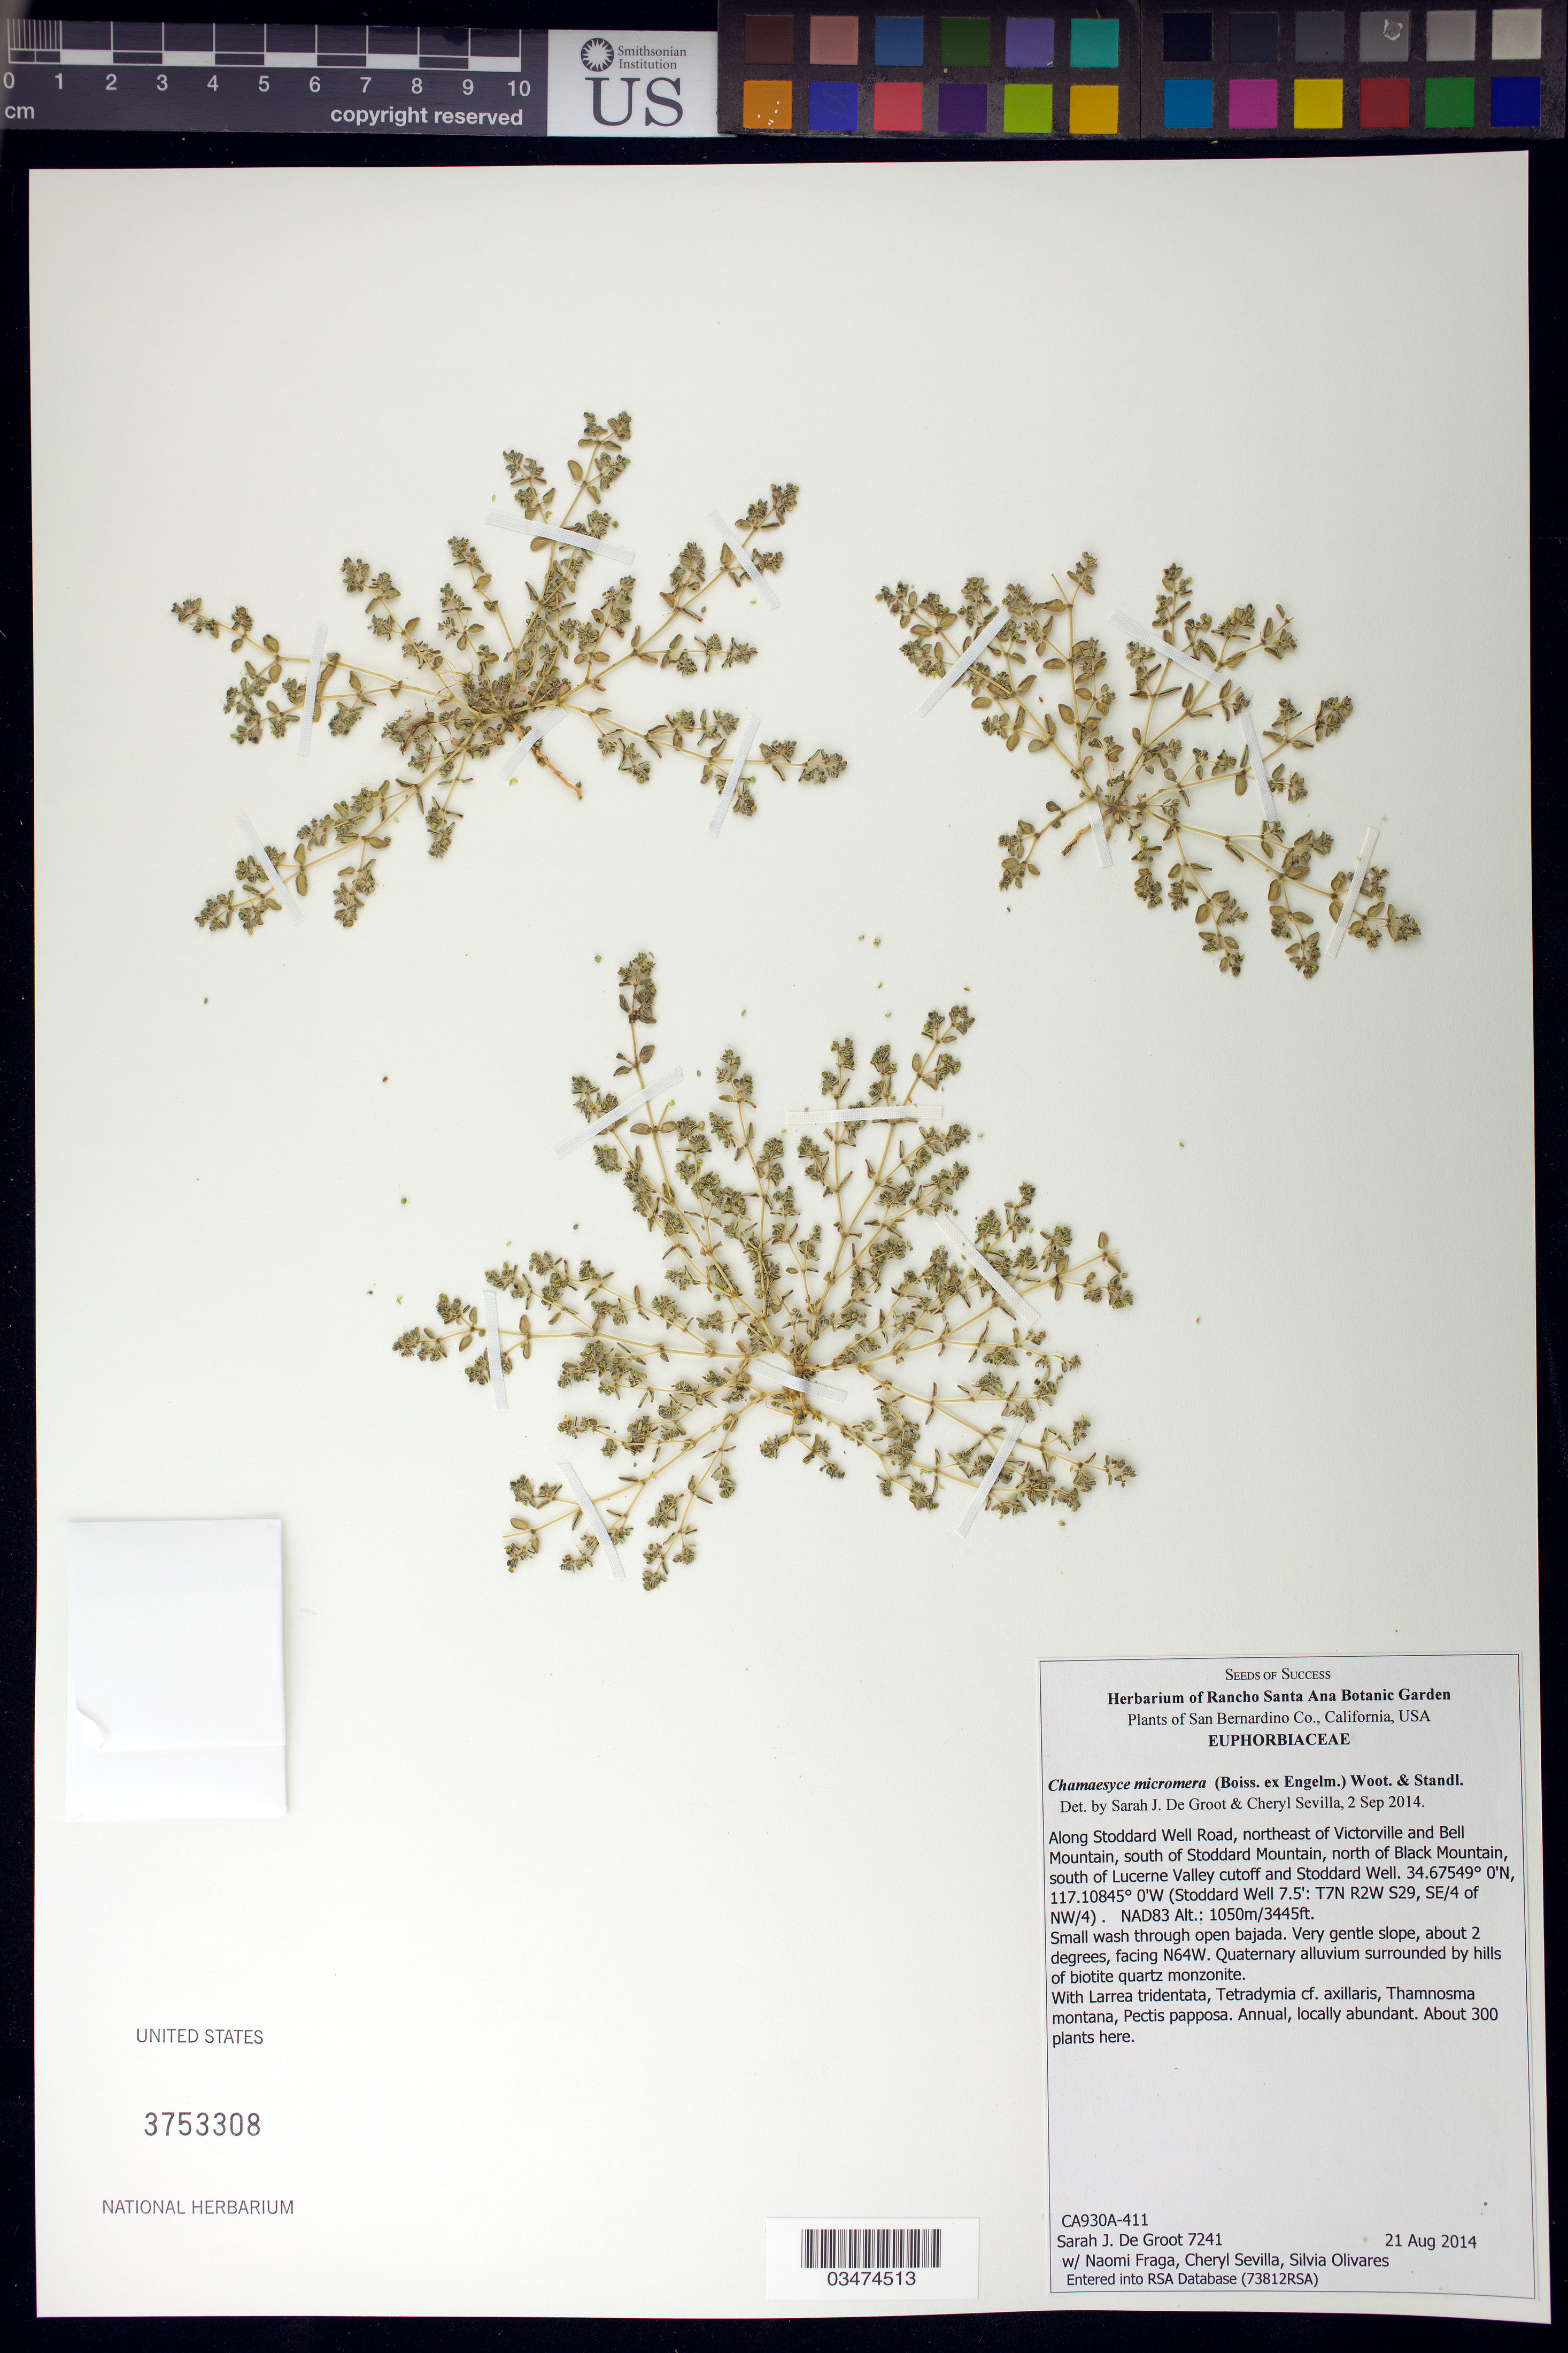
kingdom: Plantae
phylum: Tracheophyta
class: Magnoliopsida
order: Malpighiales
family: Euphorbiaceae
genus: Chamaesyce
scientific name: Chamaesyce micromera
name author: (Boiss. ex Engelm.) Wooton & Standl.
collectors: S. De Groot, C. Sevilla, N. Fraga & S. Olivares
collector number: CA930A-411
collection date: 2014-08-21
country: United States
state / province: California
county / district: San Bernardino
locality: Along Stoddard Well Rd., NE of Victorville and Bell Mtn, S of Stoddard Mtn, N of Black Mtn, S of Lucerne Valley cutoff and Stoddard Well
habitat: Small wash through open bajada.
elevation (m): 1050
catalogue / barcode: US 3753308